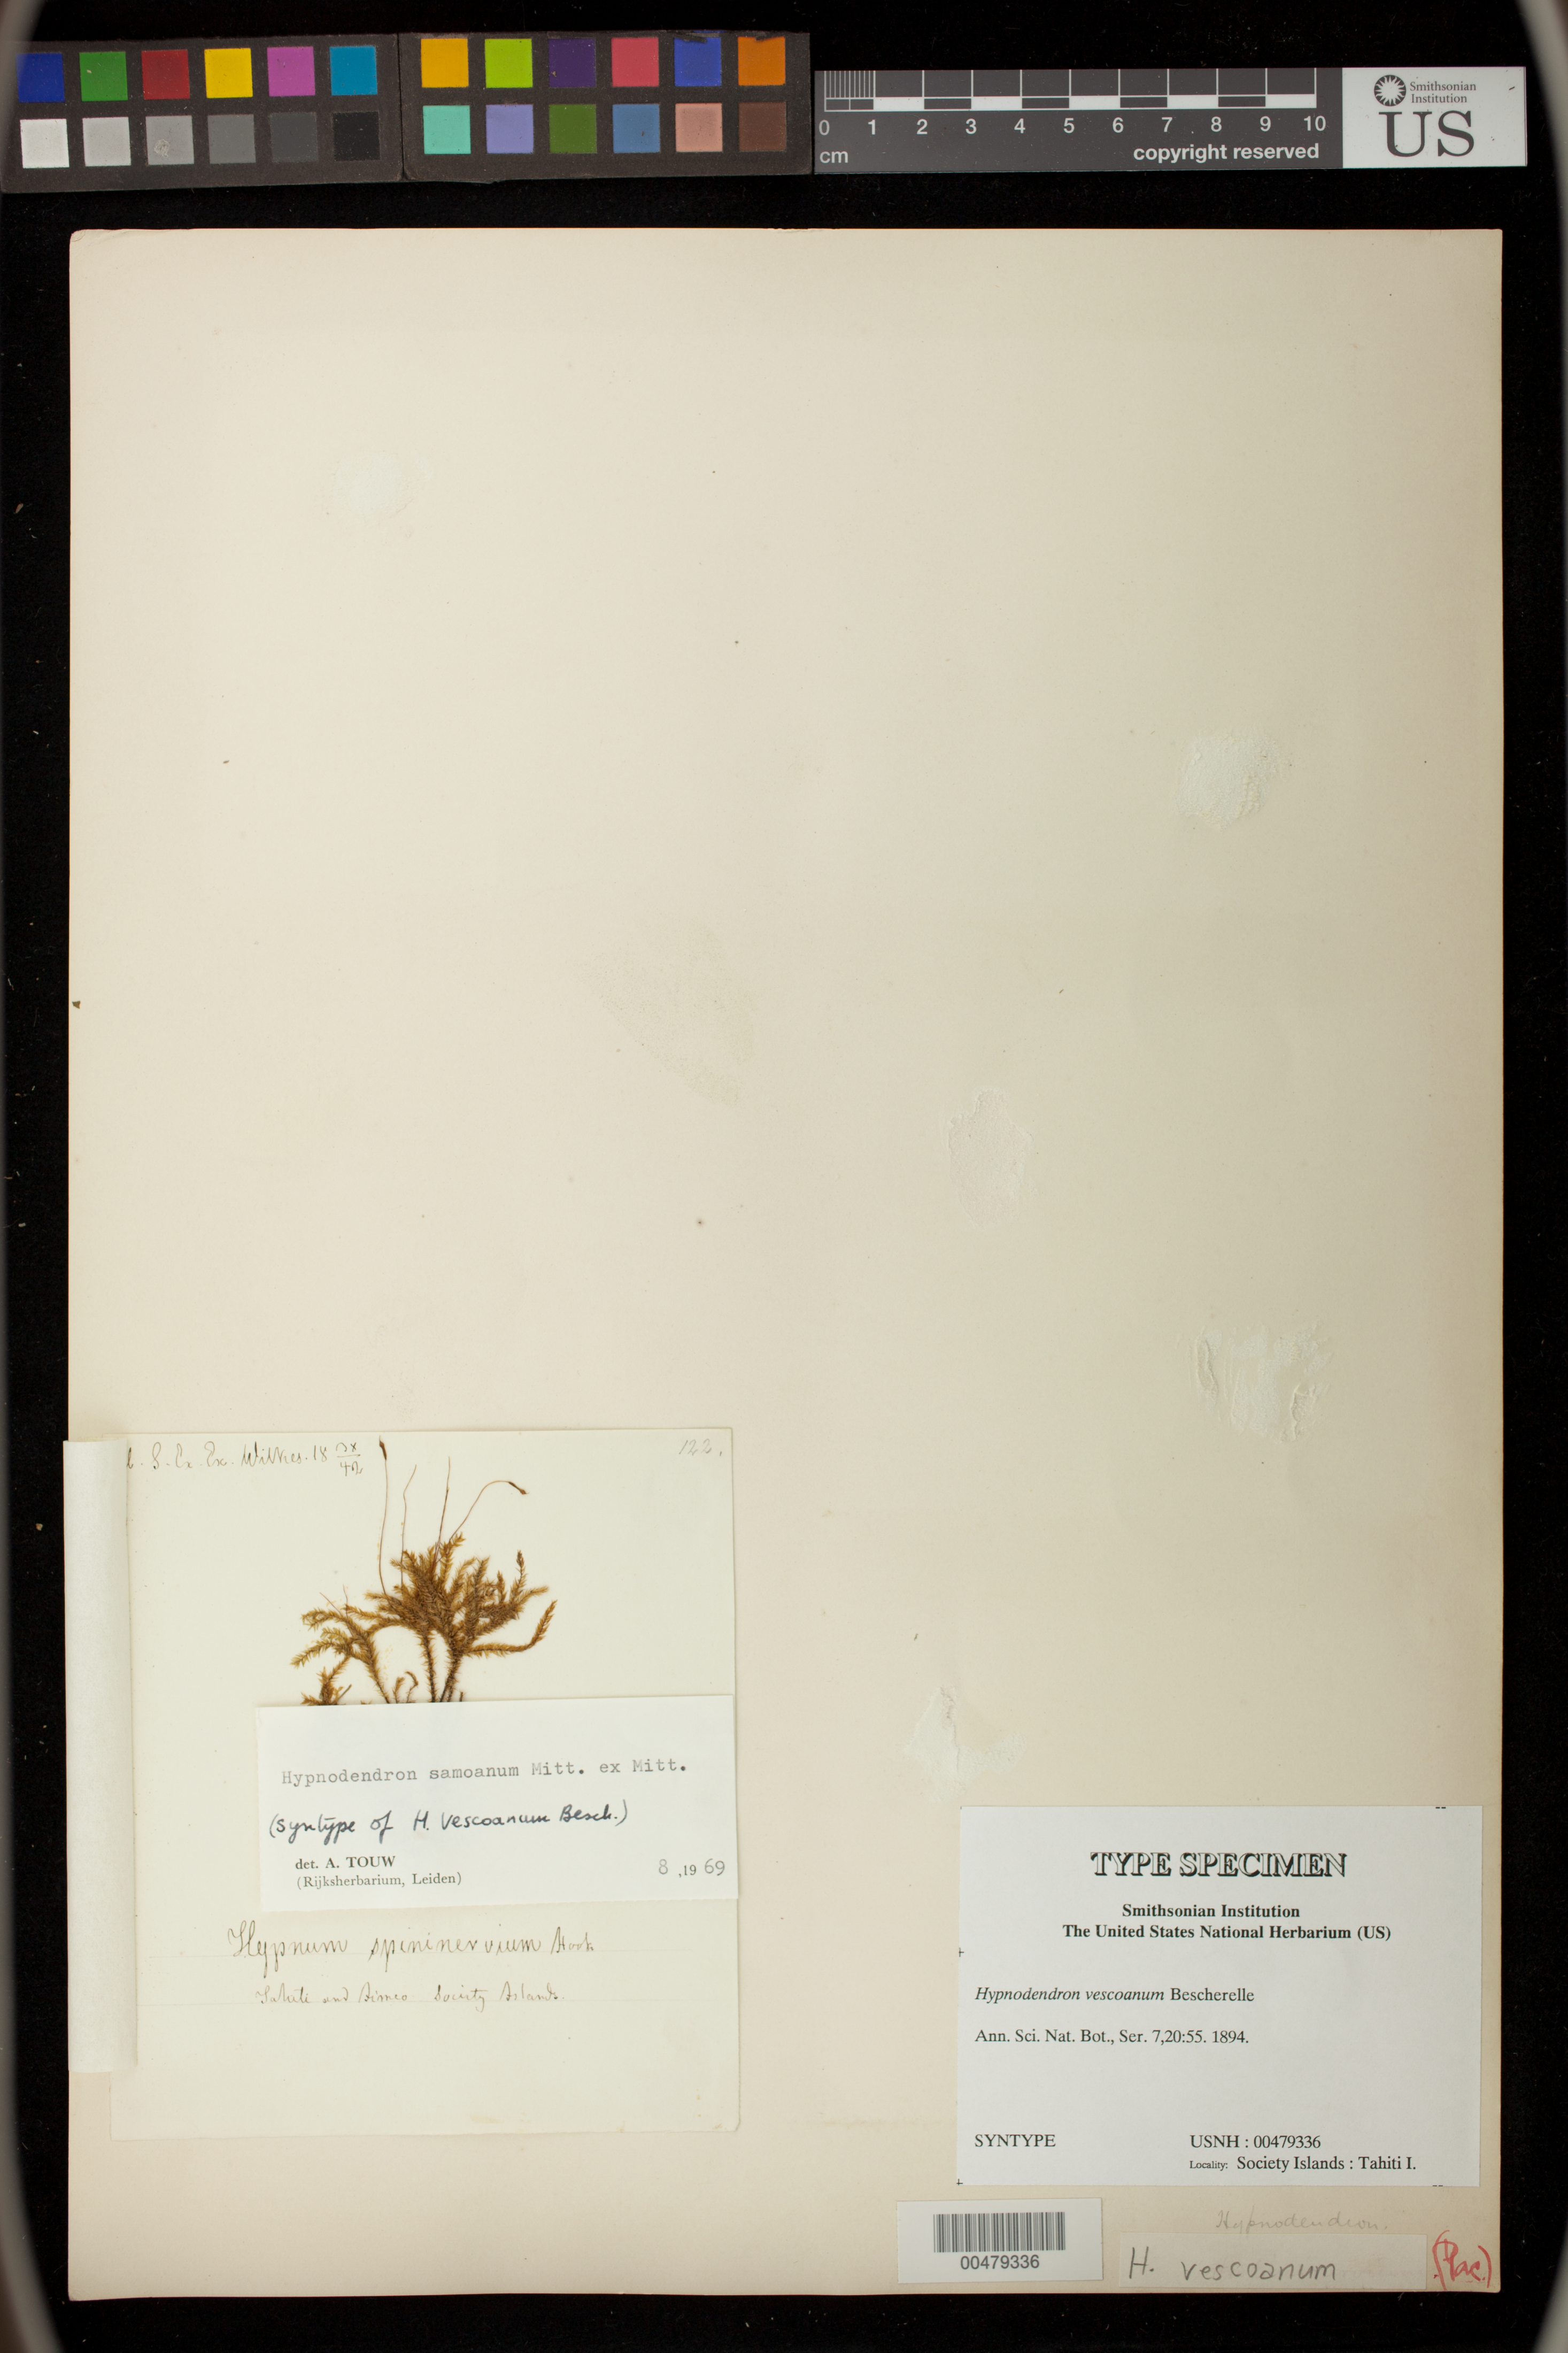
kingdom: Plantae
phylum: Bryophyta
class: Bryopsida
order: Hypnodendrales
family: Spiridentaceae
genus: Hypnodendron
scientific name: Hypnodendron vescoanum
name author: Besch.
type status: Syntype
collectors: Wilkes Explor. Exped.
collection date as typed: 1838 to -- --- 1842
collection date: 1838/1842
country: French Polynesia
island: Tahiti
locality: Tahiti & Simeio. [Society Is.]